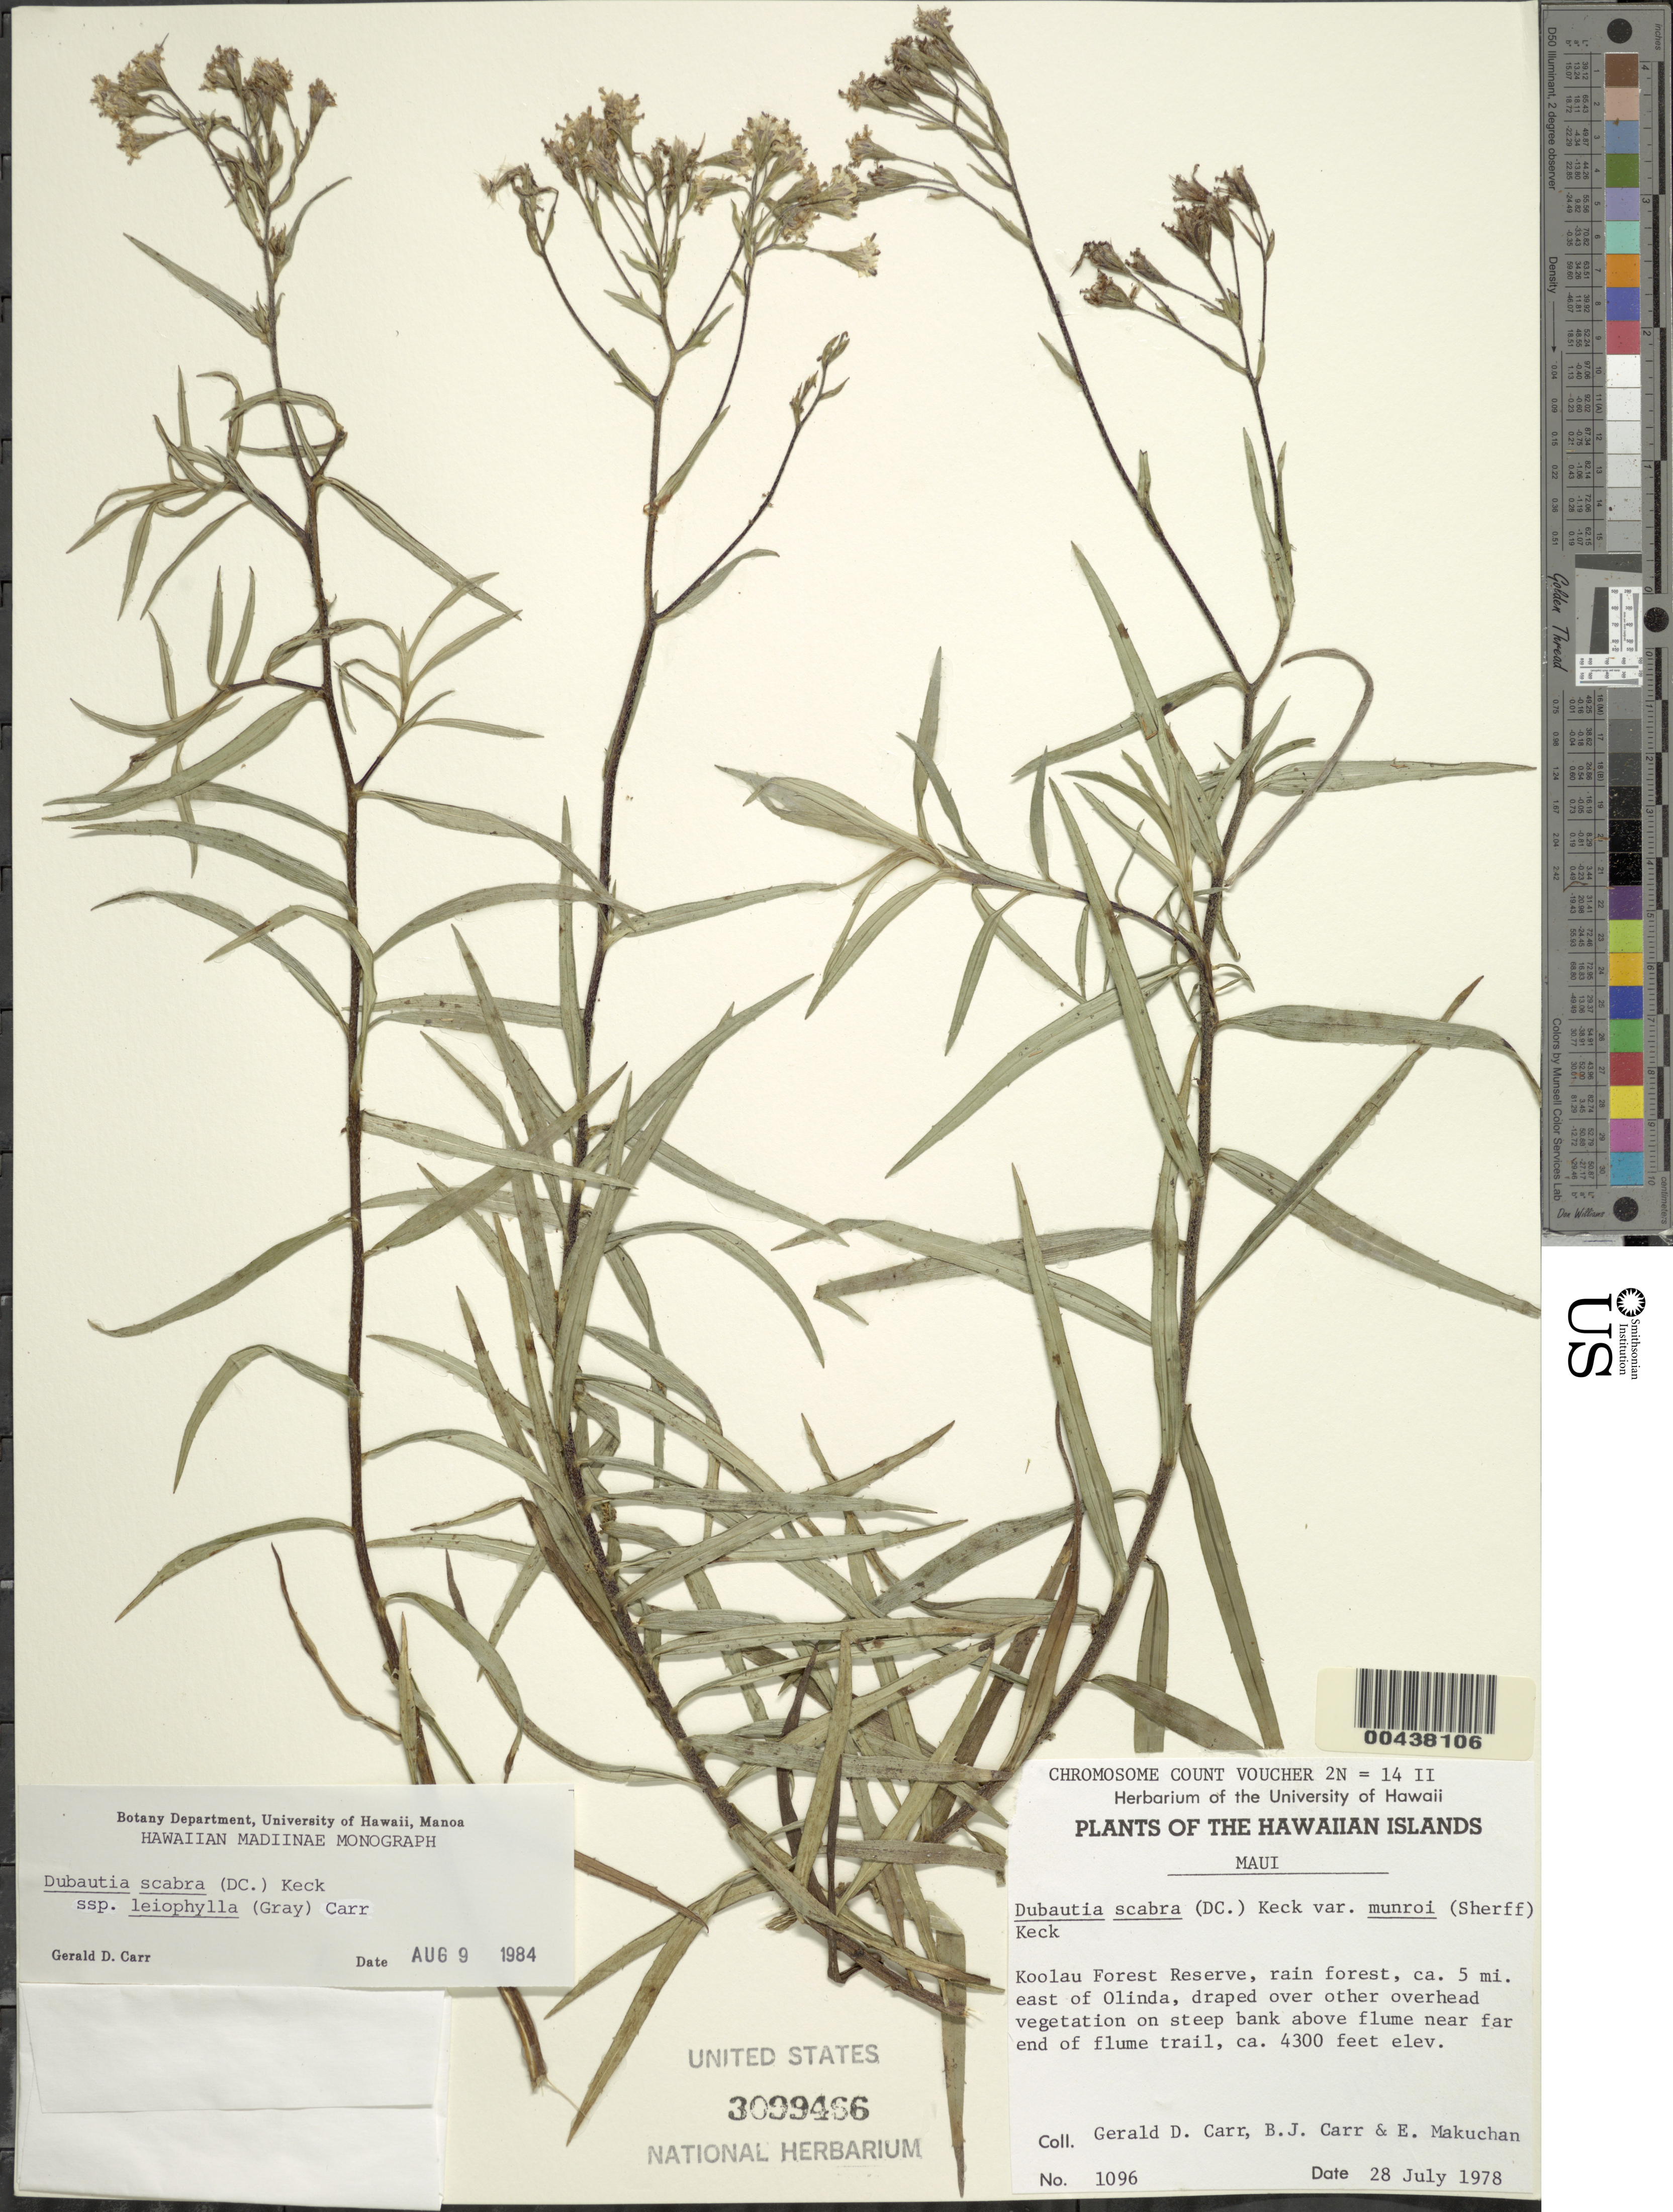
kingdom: Plantae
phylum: Tracheophyta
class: Magnoliopsida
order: Asterales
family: Asteraceae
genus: Dubautia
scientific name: Dubautia scabra subsp. leiophylla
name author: (A. Gray) G.D. Carr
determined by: Carr, G. D.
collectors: G. D. Carr, B. Carr & E. Makuchan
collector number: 1096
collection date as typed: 28 Jul 1978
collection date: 1978-07-28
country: United States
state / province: Hawaii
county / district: Maui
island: Maui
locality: Koolau Forest Reserve, ca. 5 mi E of Olinda, near far end of flume trail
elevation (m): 1311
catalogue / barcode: US 3099466